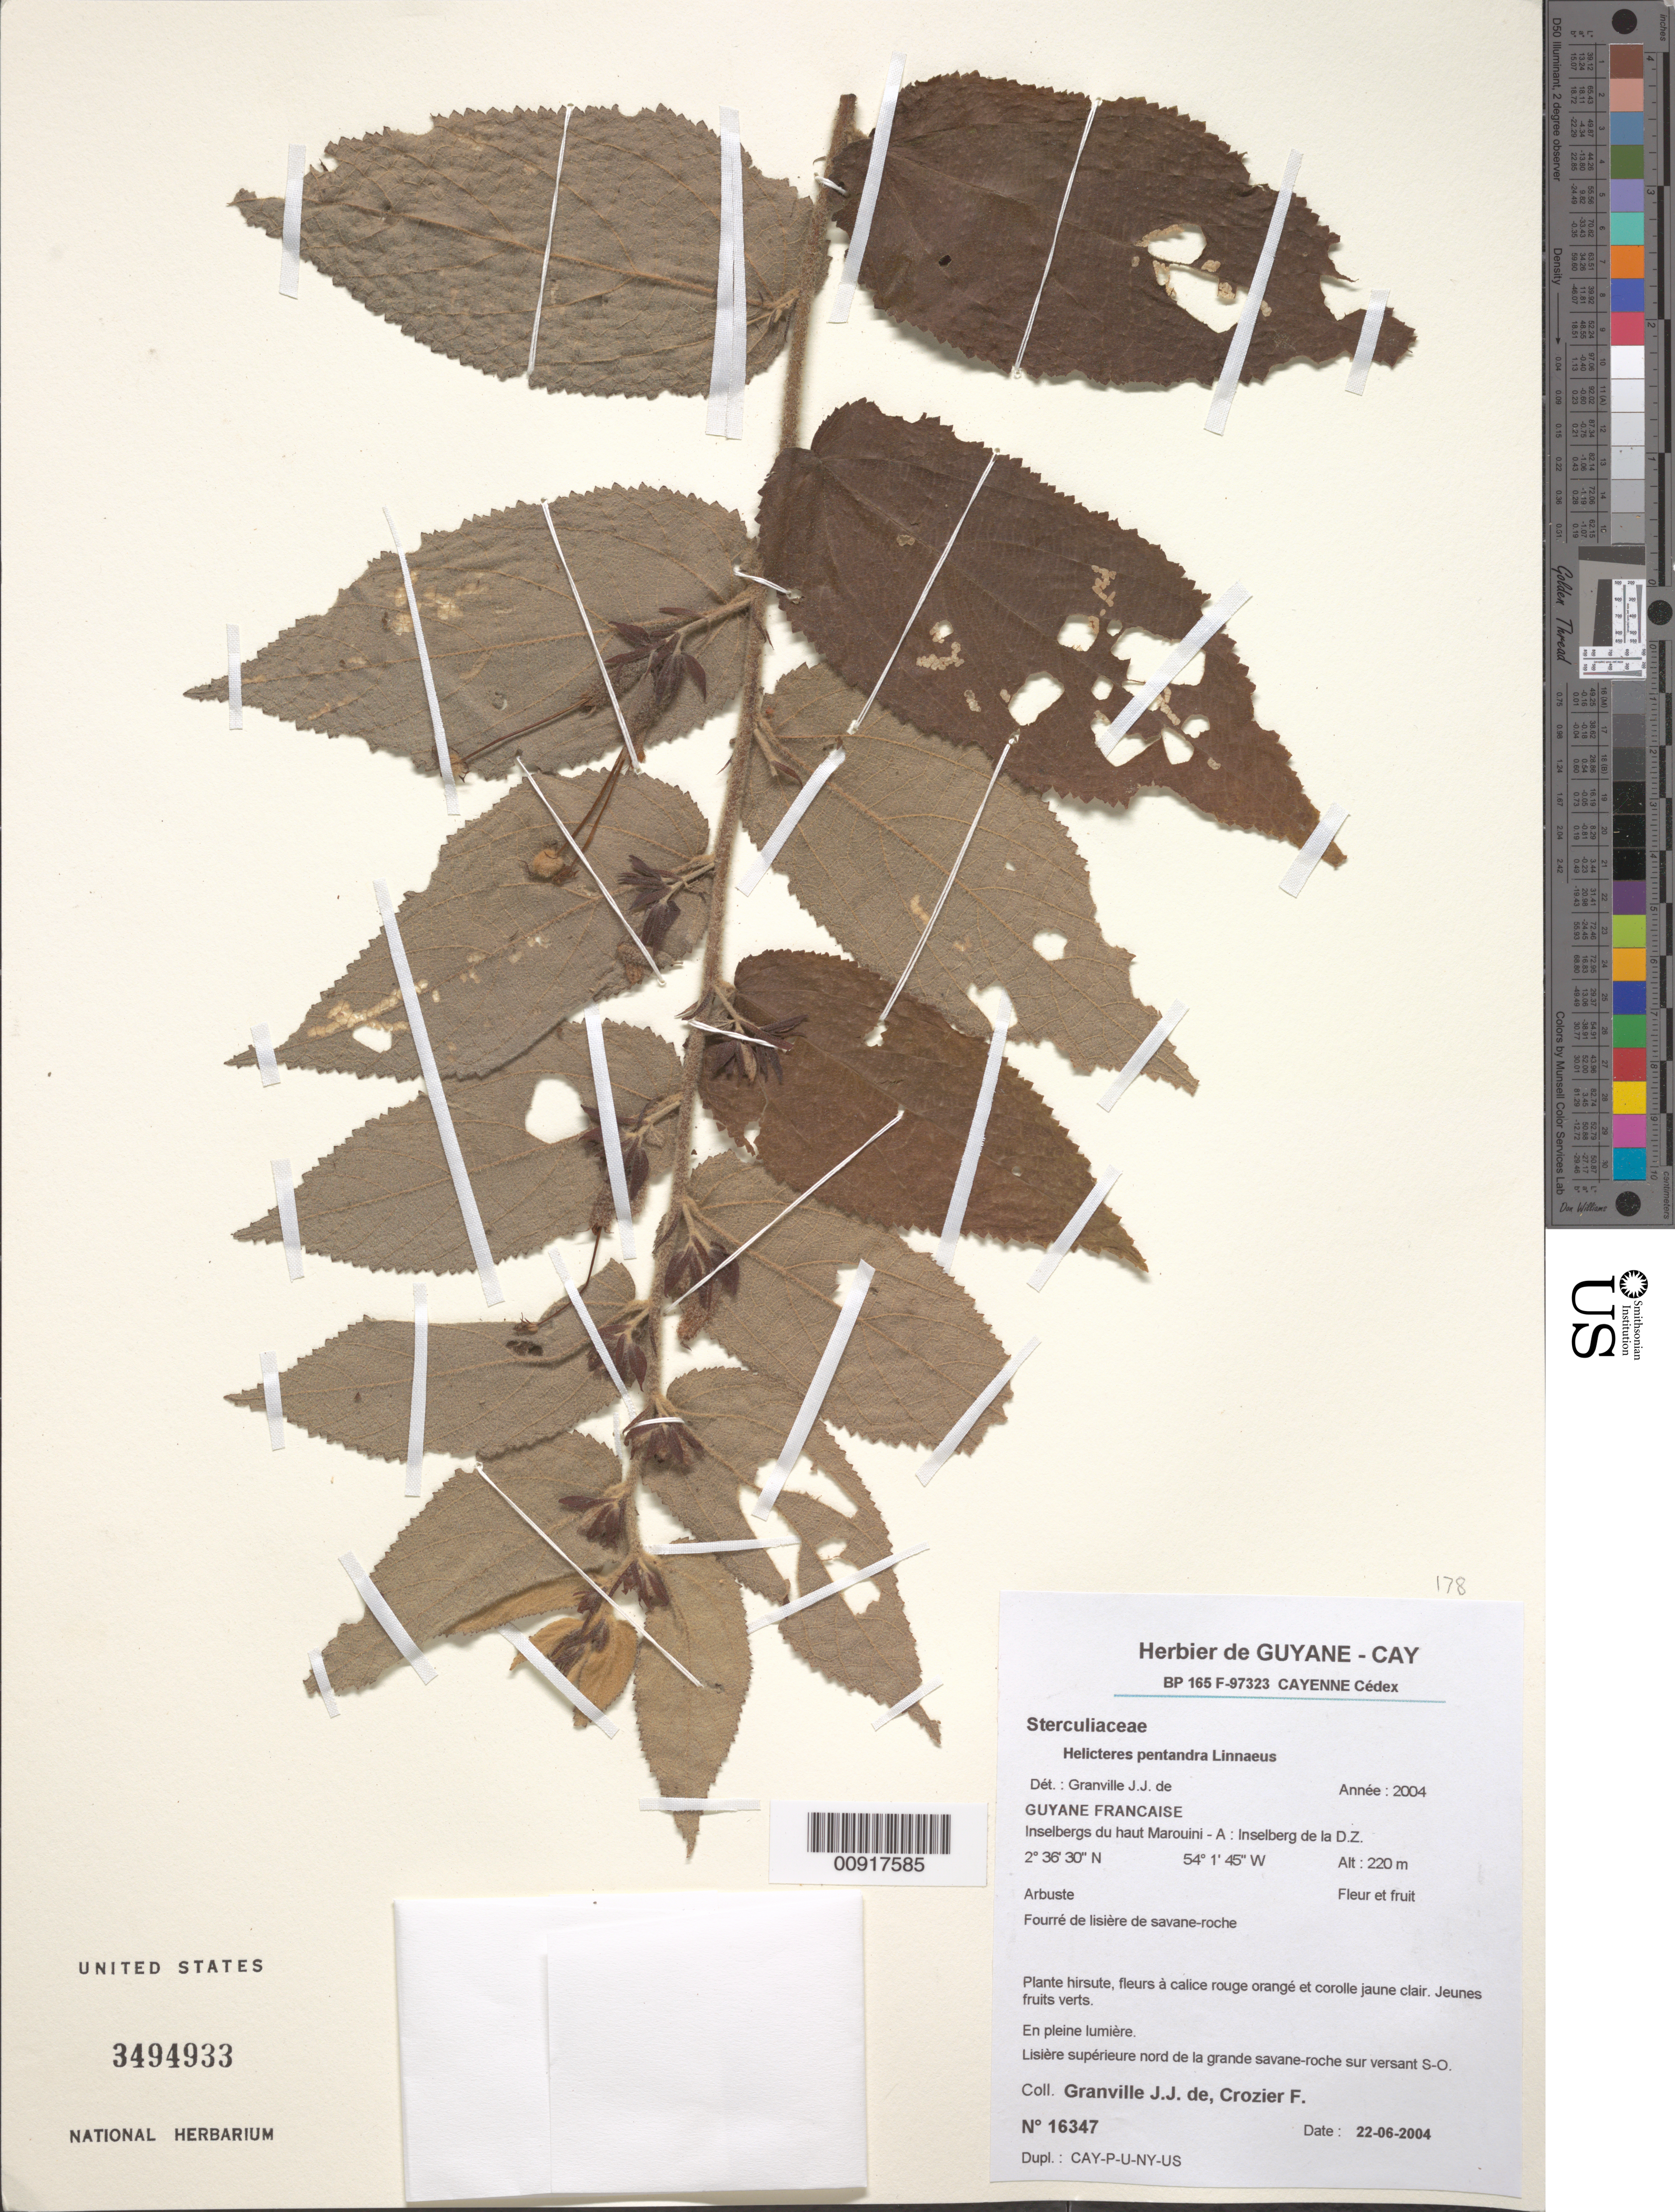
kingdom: Plantae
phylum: Tracheophyta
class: Magnoliopsida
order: Malvales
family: Malvaceae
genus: Helicteres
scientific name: Helicteres pentandra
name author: L.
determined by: Granville, J. J. de, (CAY), Institut de Recherche pour le Developpement (IRD) (FRENCH GUIANA)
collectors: J.-J. de Granville & F. Crozier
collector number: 16347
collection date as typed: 22-Jun-04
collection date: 2004-06-22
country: French Guiana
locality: Haut Marouini-A; Inselberg de la D.Z.; lisiere superieure nord de la grande savane-roche sur versant SO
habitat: Fourrée de lisiere de savane-roche, en pleine lumiere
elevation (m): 220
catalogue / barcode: US 3494933